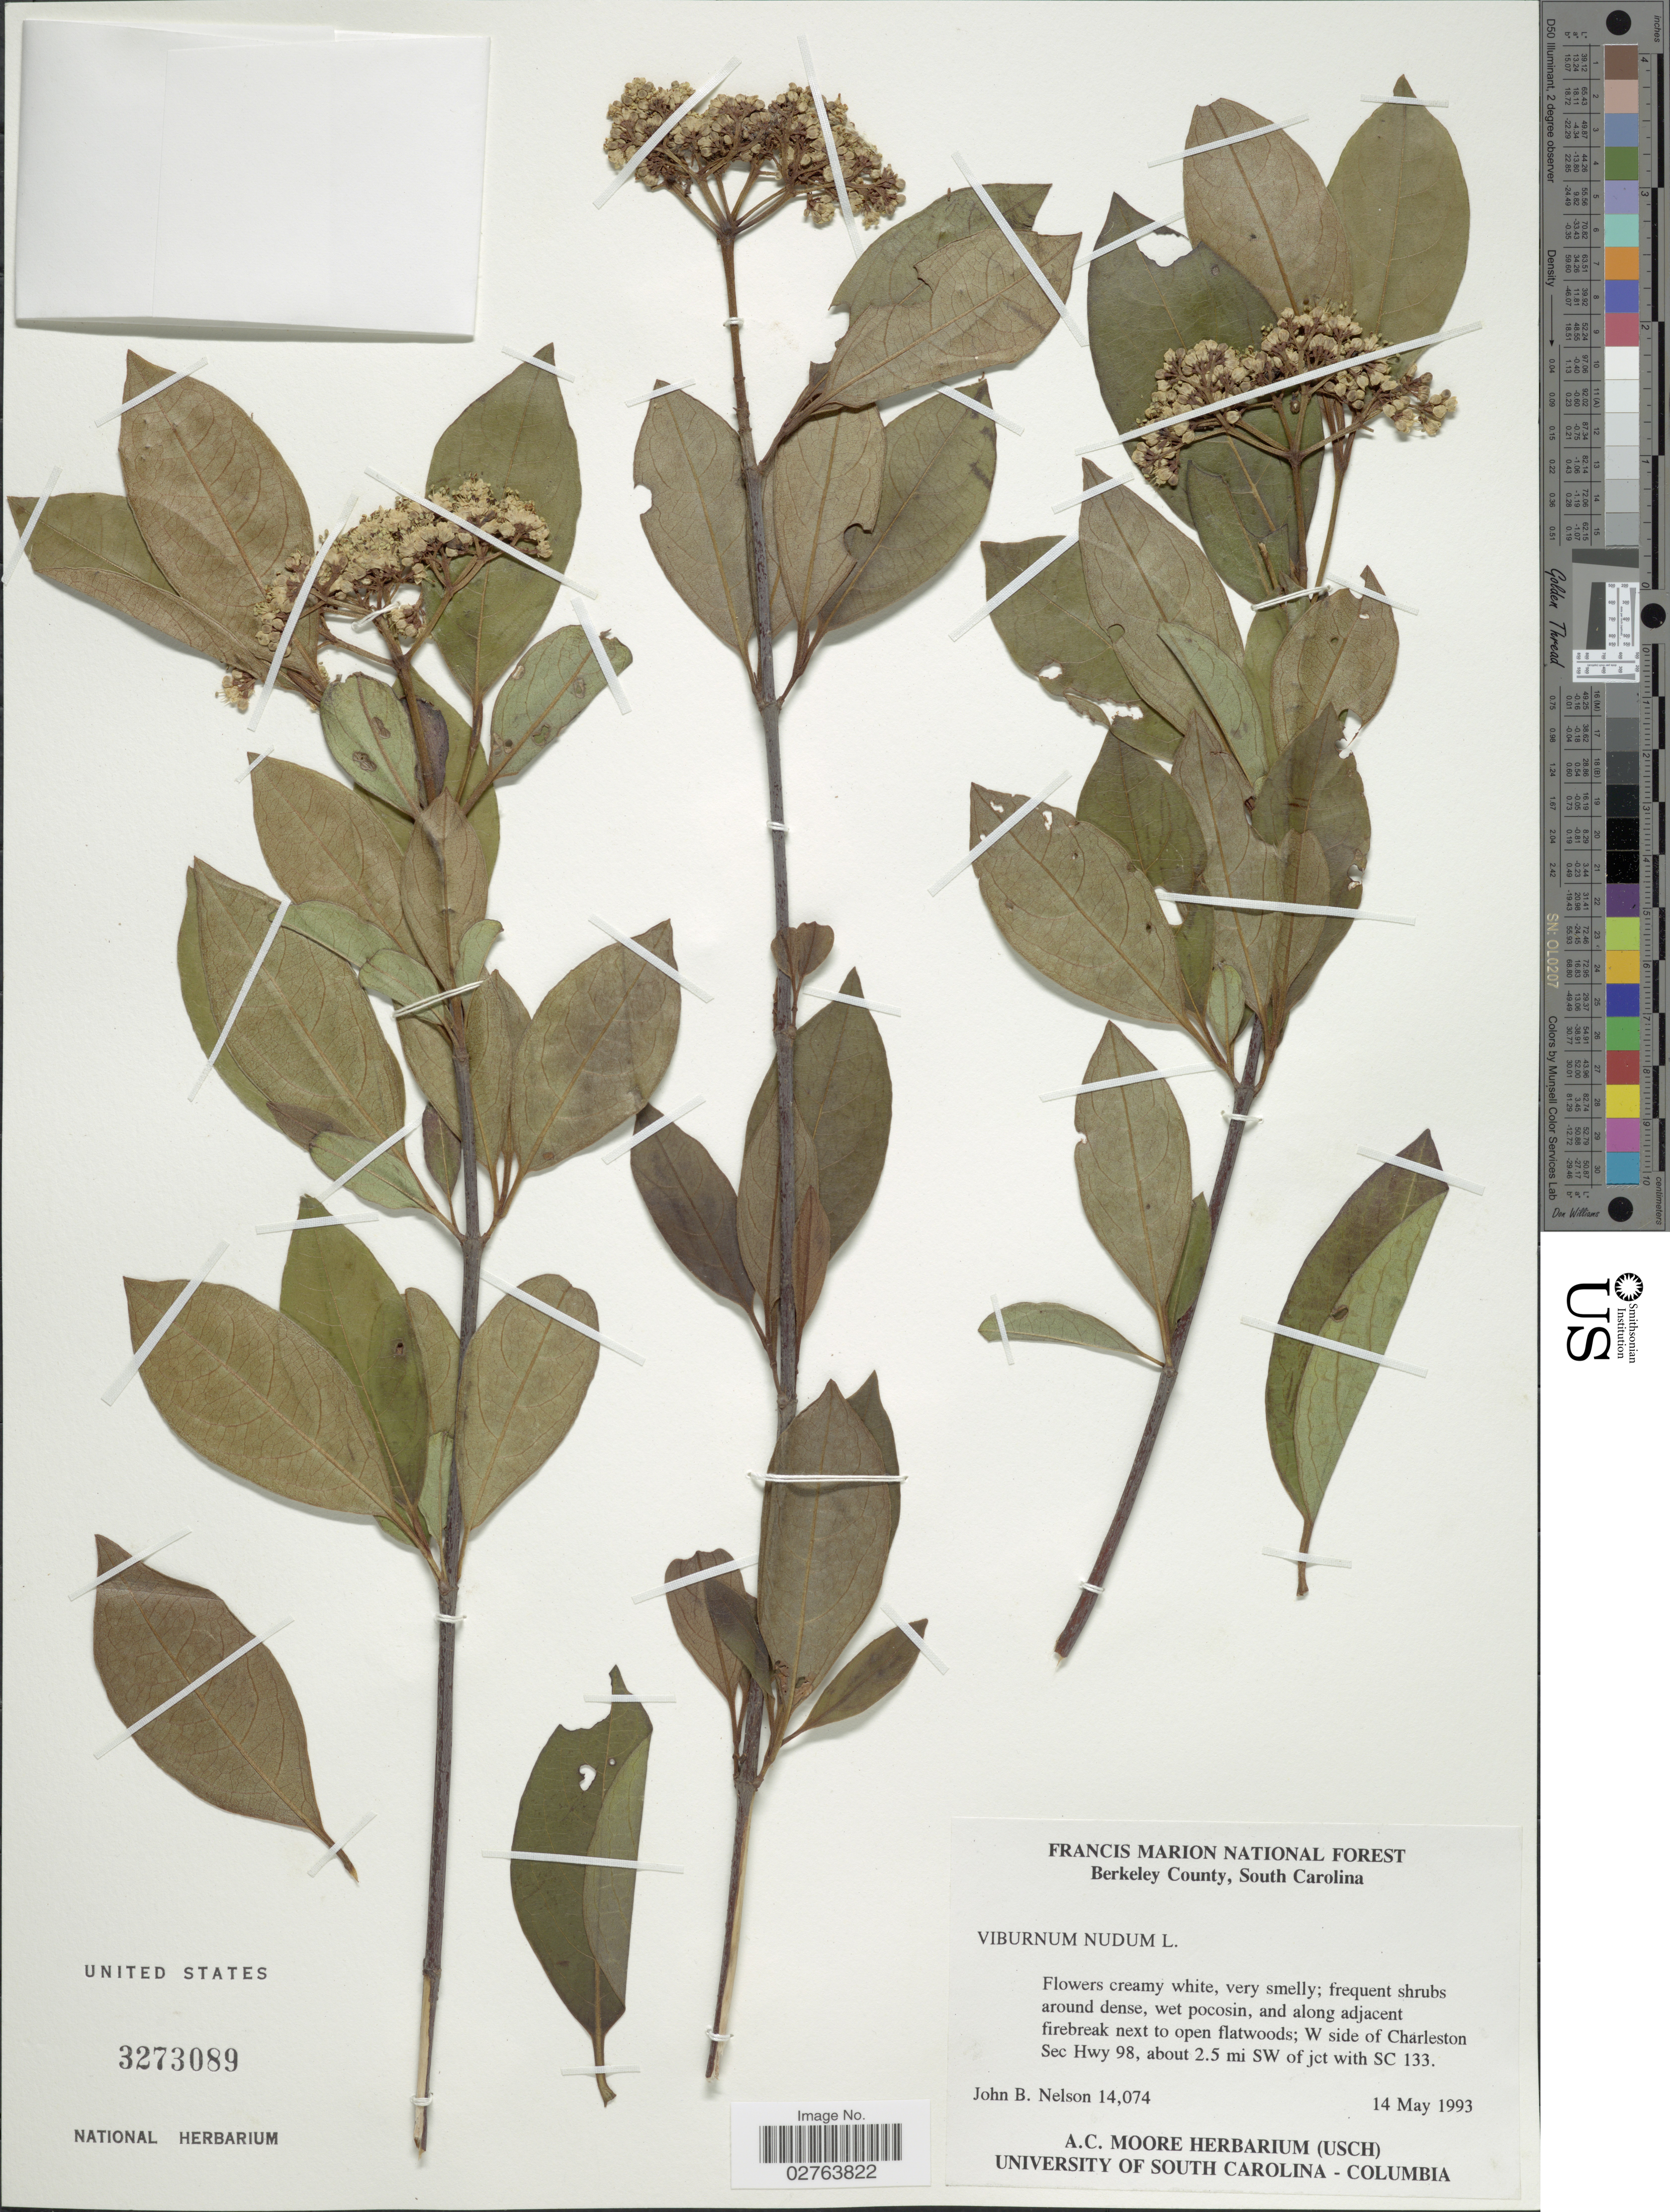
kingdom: Plantae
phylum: Tracheophyta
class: Magnoliopsida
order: Dipsacales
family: Viburnaceae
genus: Viburnum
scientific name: Viburnum nudum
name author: L.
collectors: J. B. Nelson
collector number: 14074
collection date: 1993-05-14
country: United States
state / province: South Carolina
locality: Francis Marion National Forest. Berkeley County. W side of Charleston Sec Hwy 98, about 2.5 mi SW of jct with SC 133.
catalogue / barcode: US 3273089